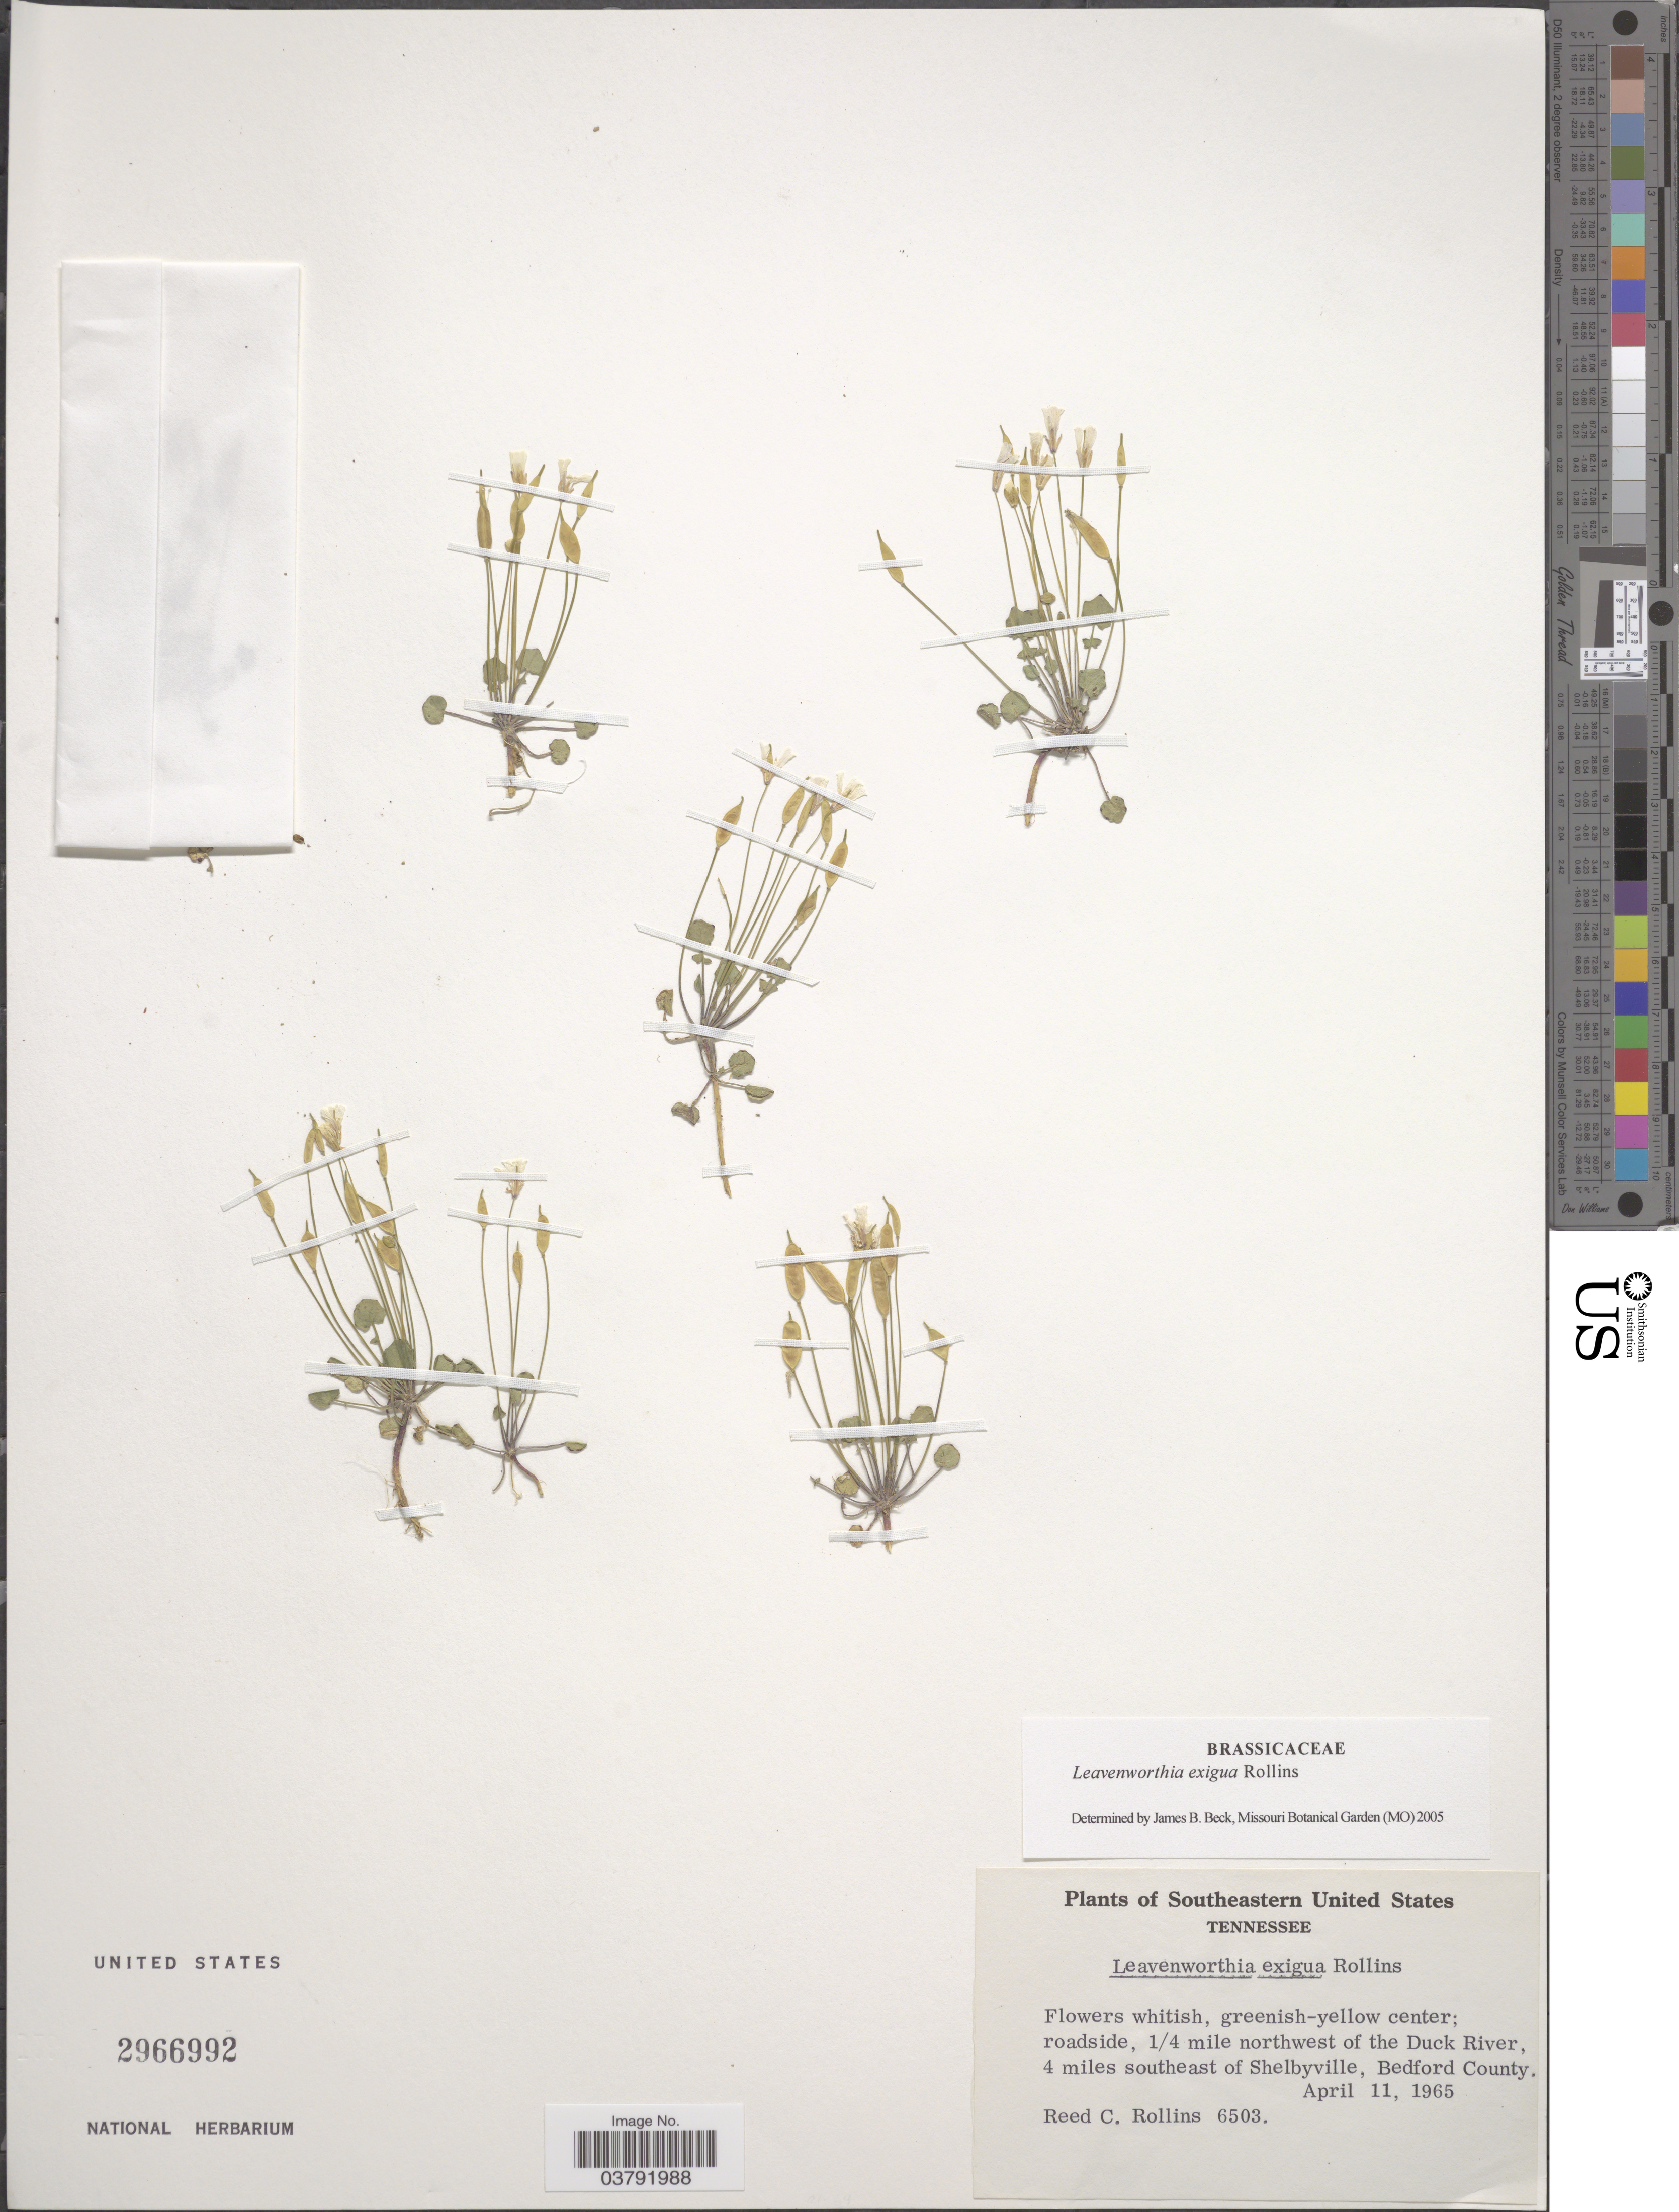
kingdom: Plantae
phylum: Tracheophyta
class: Magnoliopsida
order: Brassicales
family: Brassicaceae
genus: Leavenworthia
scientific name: Leavenworthia exigua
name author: Rollins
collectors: R. C. Rollins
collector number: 6503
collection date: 1965-04-11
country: United States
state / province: Tennessee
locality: Southeastern United States. 1/4 mile northwest of the Duck River, 4 miles southeast of Shelbyville, Bedford County.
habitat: roadside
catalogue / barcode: US 2966992